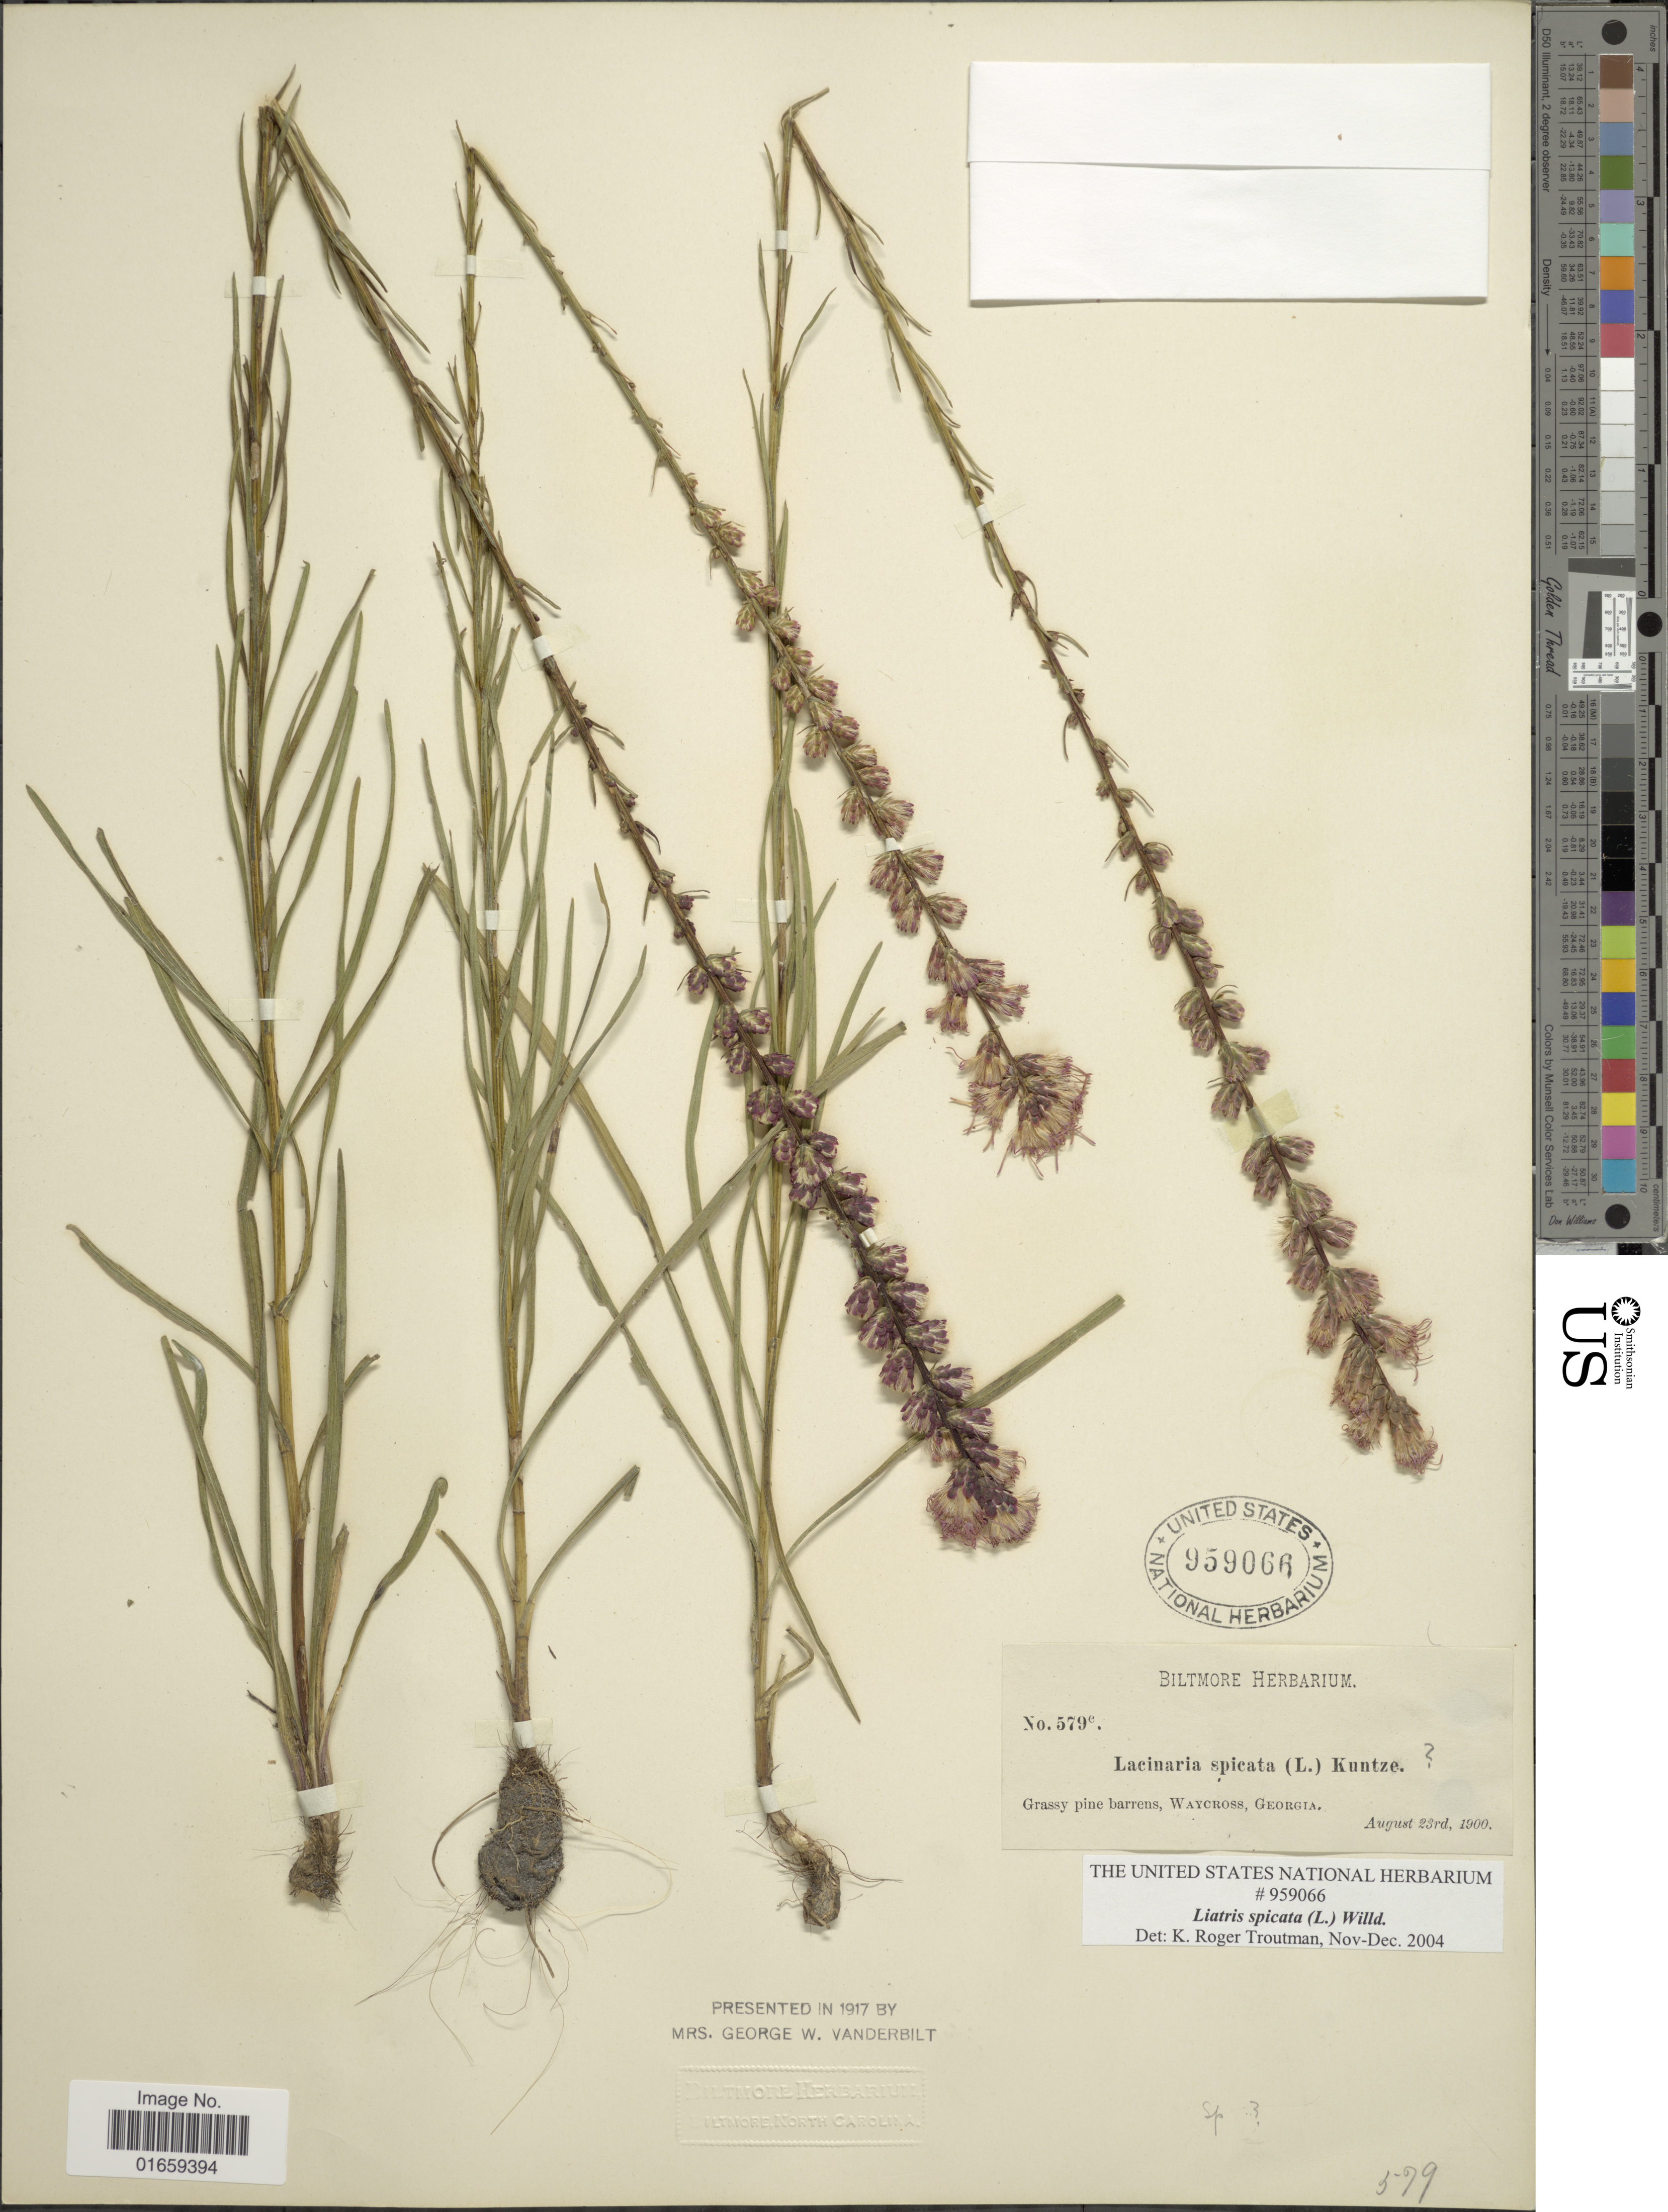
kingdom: Plantae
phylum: Tracheophyta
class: Magnoliopsida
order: Asterales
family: Asteraceae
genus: Liatris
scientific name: Liatris spicata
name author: (L.) Willd.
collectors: ex herb. Biltmore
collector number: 579e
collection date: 1900-08-23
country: United States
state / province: Georgia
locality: Grassy pine barrens, Waycross, Georgia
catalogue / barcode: US 959066